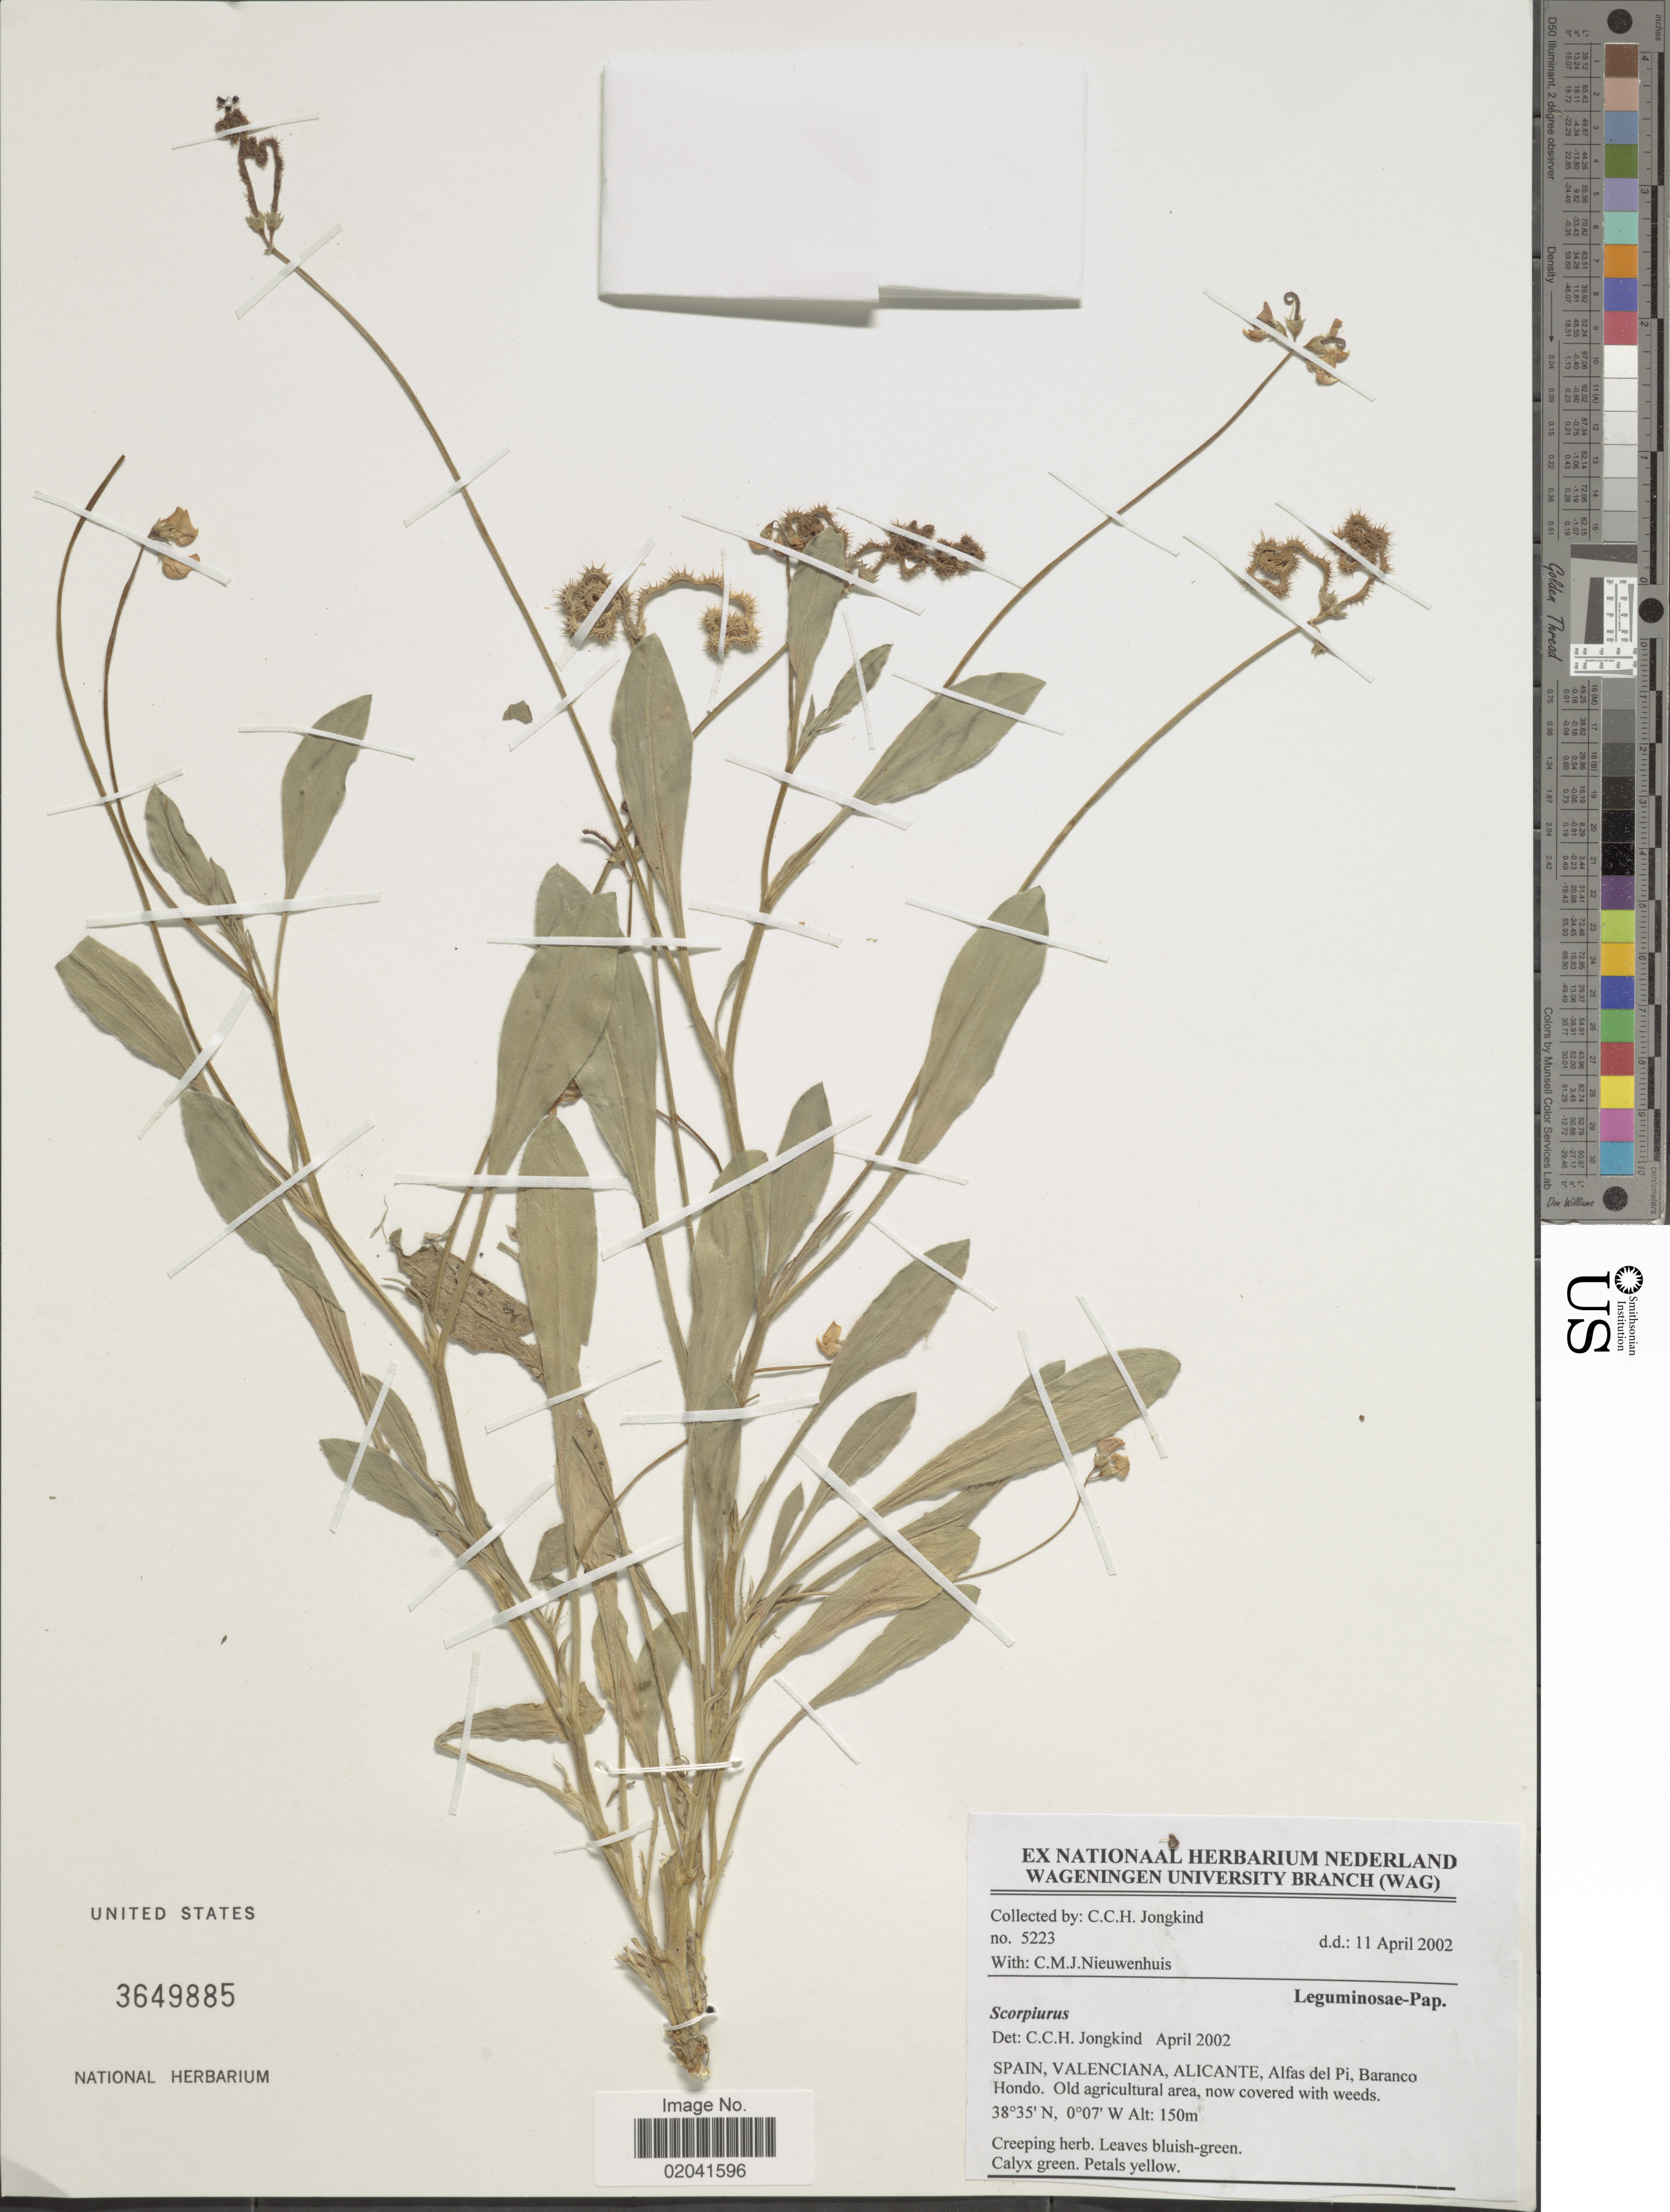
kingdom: Plantae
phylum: Tracheophyta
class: Magnoliopsida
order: Fabales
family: Fabaceae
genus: Scorpiurus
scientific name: Scorpiurus sp.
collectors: C. C. Jongkind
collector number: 5223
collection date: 2002-04-11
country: Spain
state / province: Valenciana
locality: Spain, Valenciana, Alicante, Alfas del Pi, Baranco Hondo.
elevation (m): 150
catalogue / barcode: US 3649885